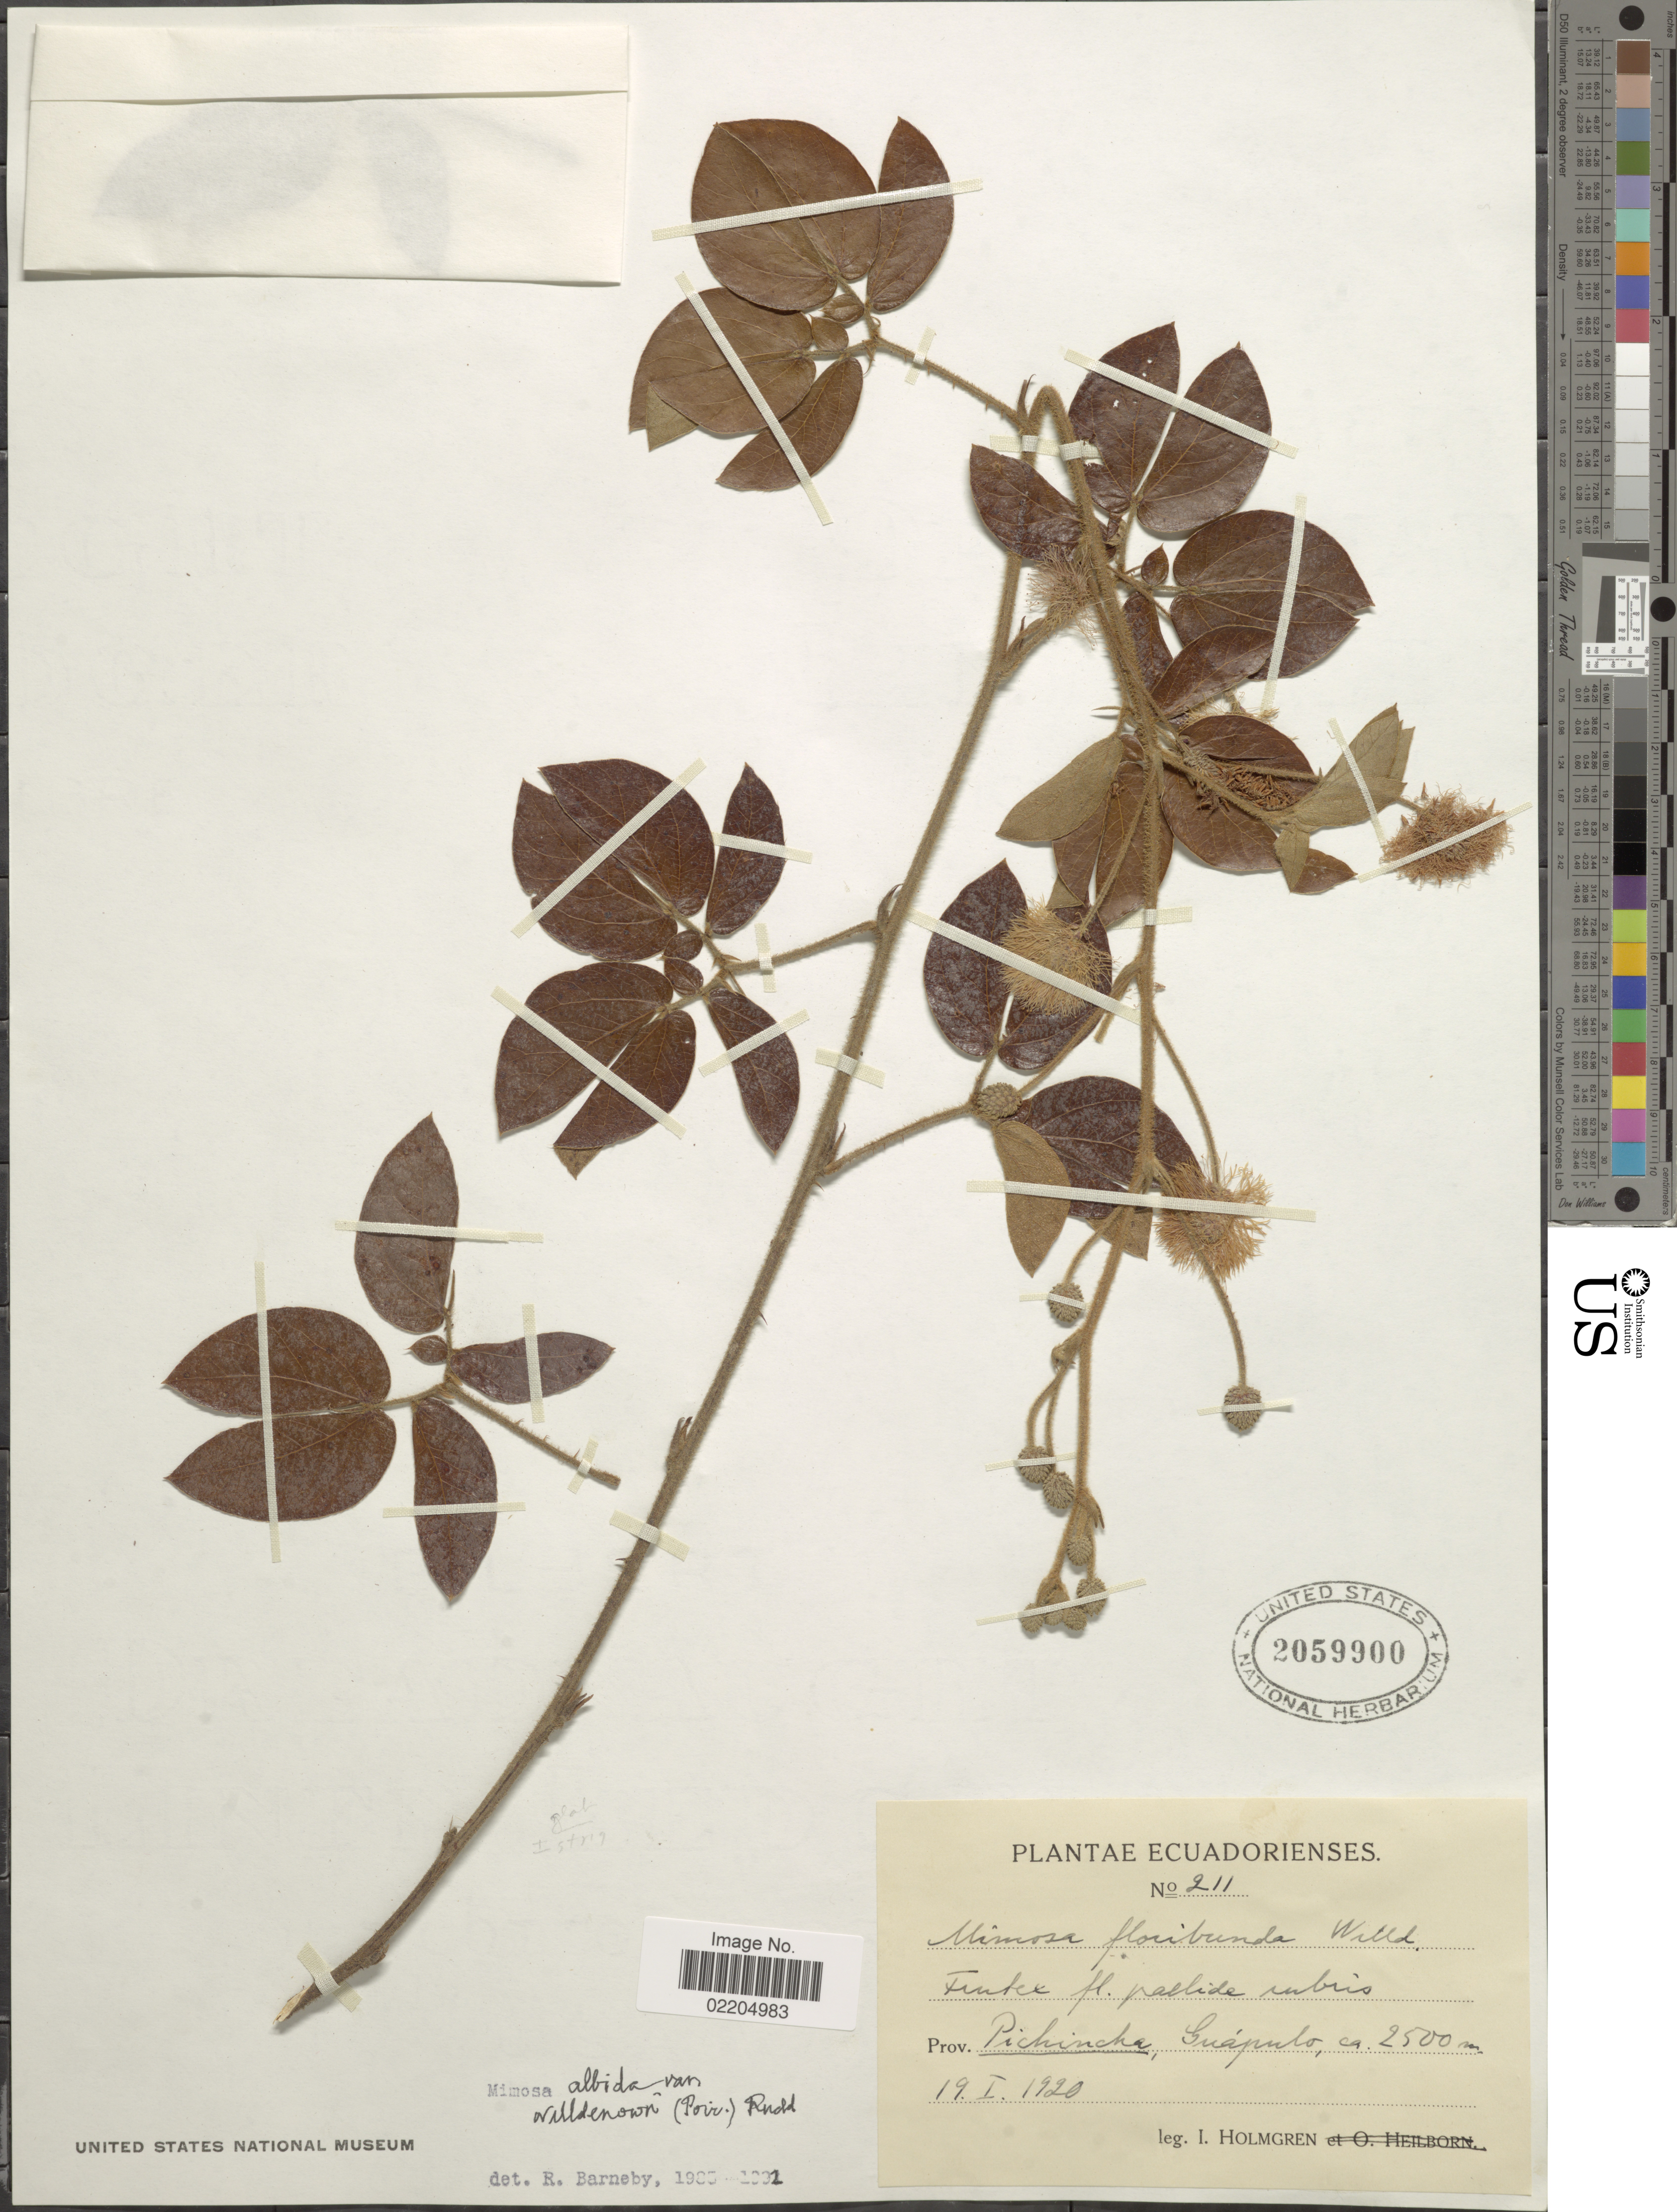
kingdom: Plantae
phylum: Tracheophyta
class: Magnoliopsida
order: Fabales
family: Fabaceae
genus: Mimosa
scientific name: Mimosa albida var. willdenowii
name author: (Poir.) Rudd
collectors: I. Holmgren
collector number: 211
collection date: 1920-01-19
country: Ecuador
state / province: Pichincha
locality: Guapulo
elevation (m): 2500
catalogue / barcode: US 2059900